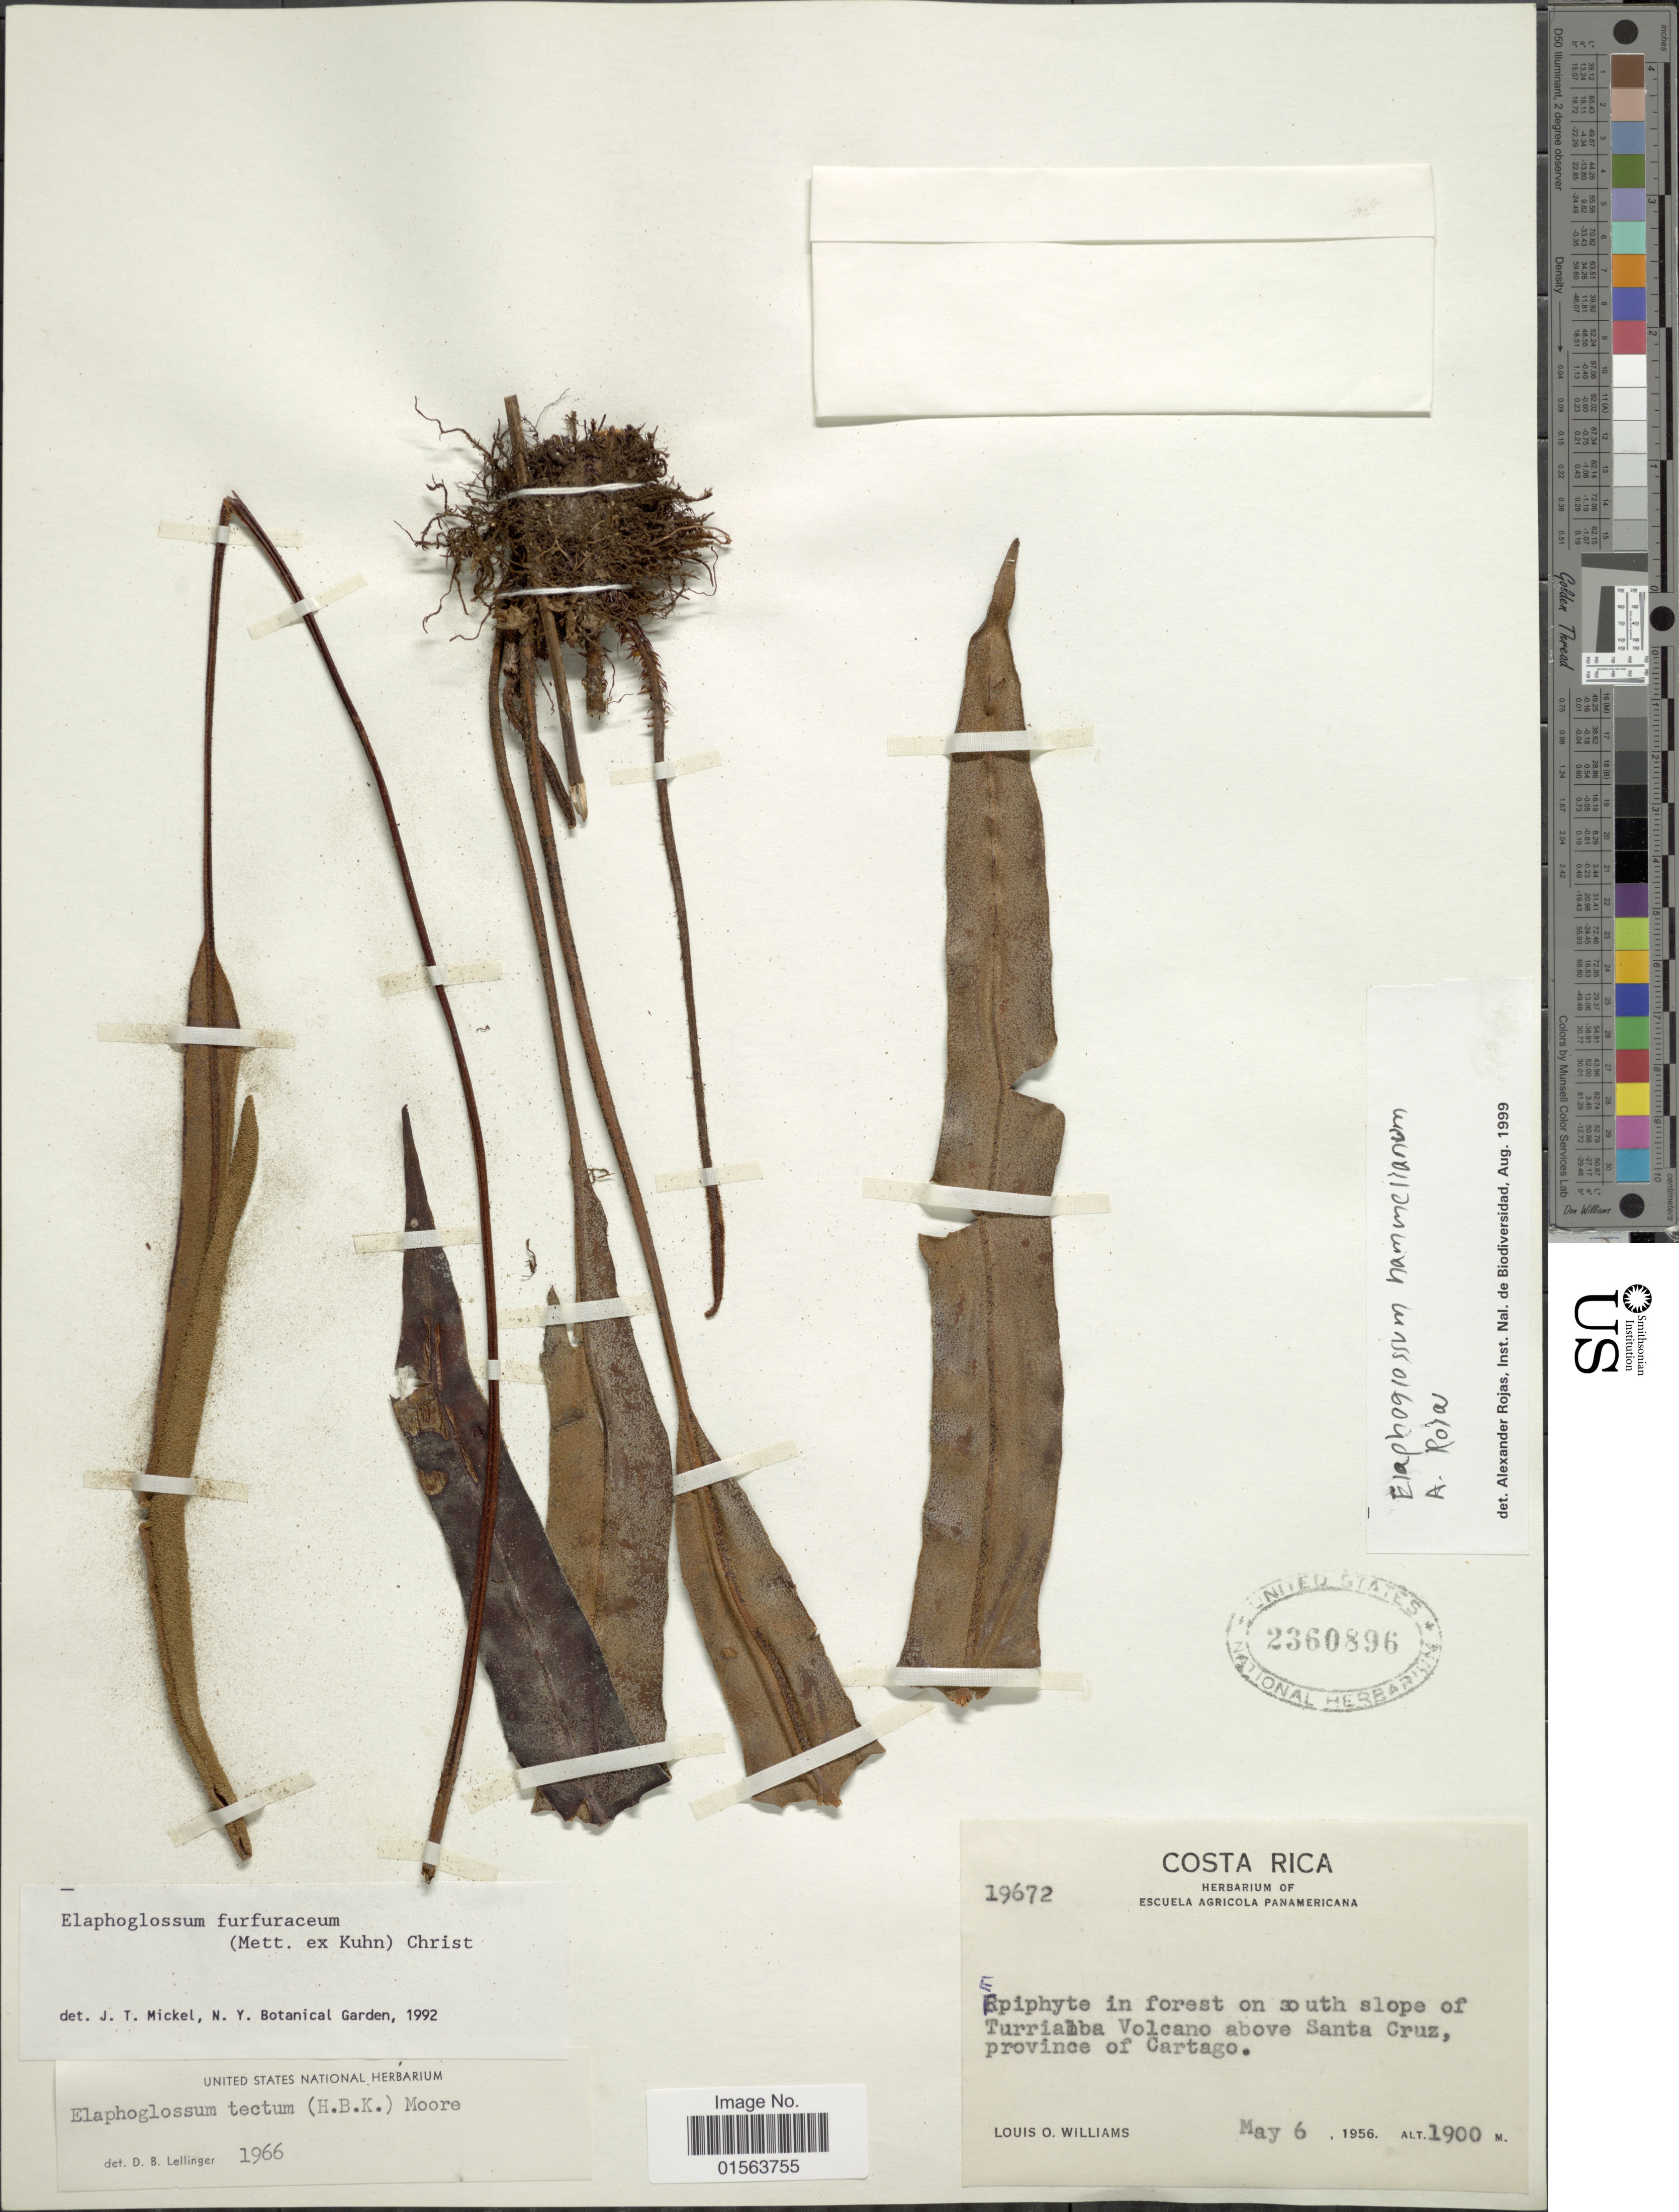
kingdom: Plantae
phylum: Tracheophyta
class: Polypodiopsida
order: Polypodiales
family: Dryopteridaceae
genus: Elaphoglossum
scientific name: Elaphoglossum hammelianum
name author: A. Rojas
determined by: Matos, F. B.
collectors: L. O. Williams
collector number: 19672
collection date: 1956-05-06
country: Costa Rica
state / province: Cartago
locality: On south slope of Turrialba Volcano above Santa Cruz, province of Cartago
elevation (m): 1900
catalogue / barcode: US 2360896